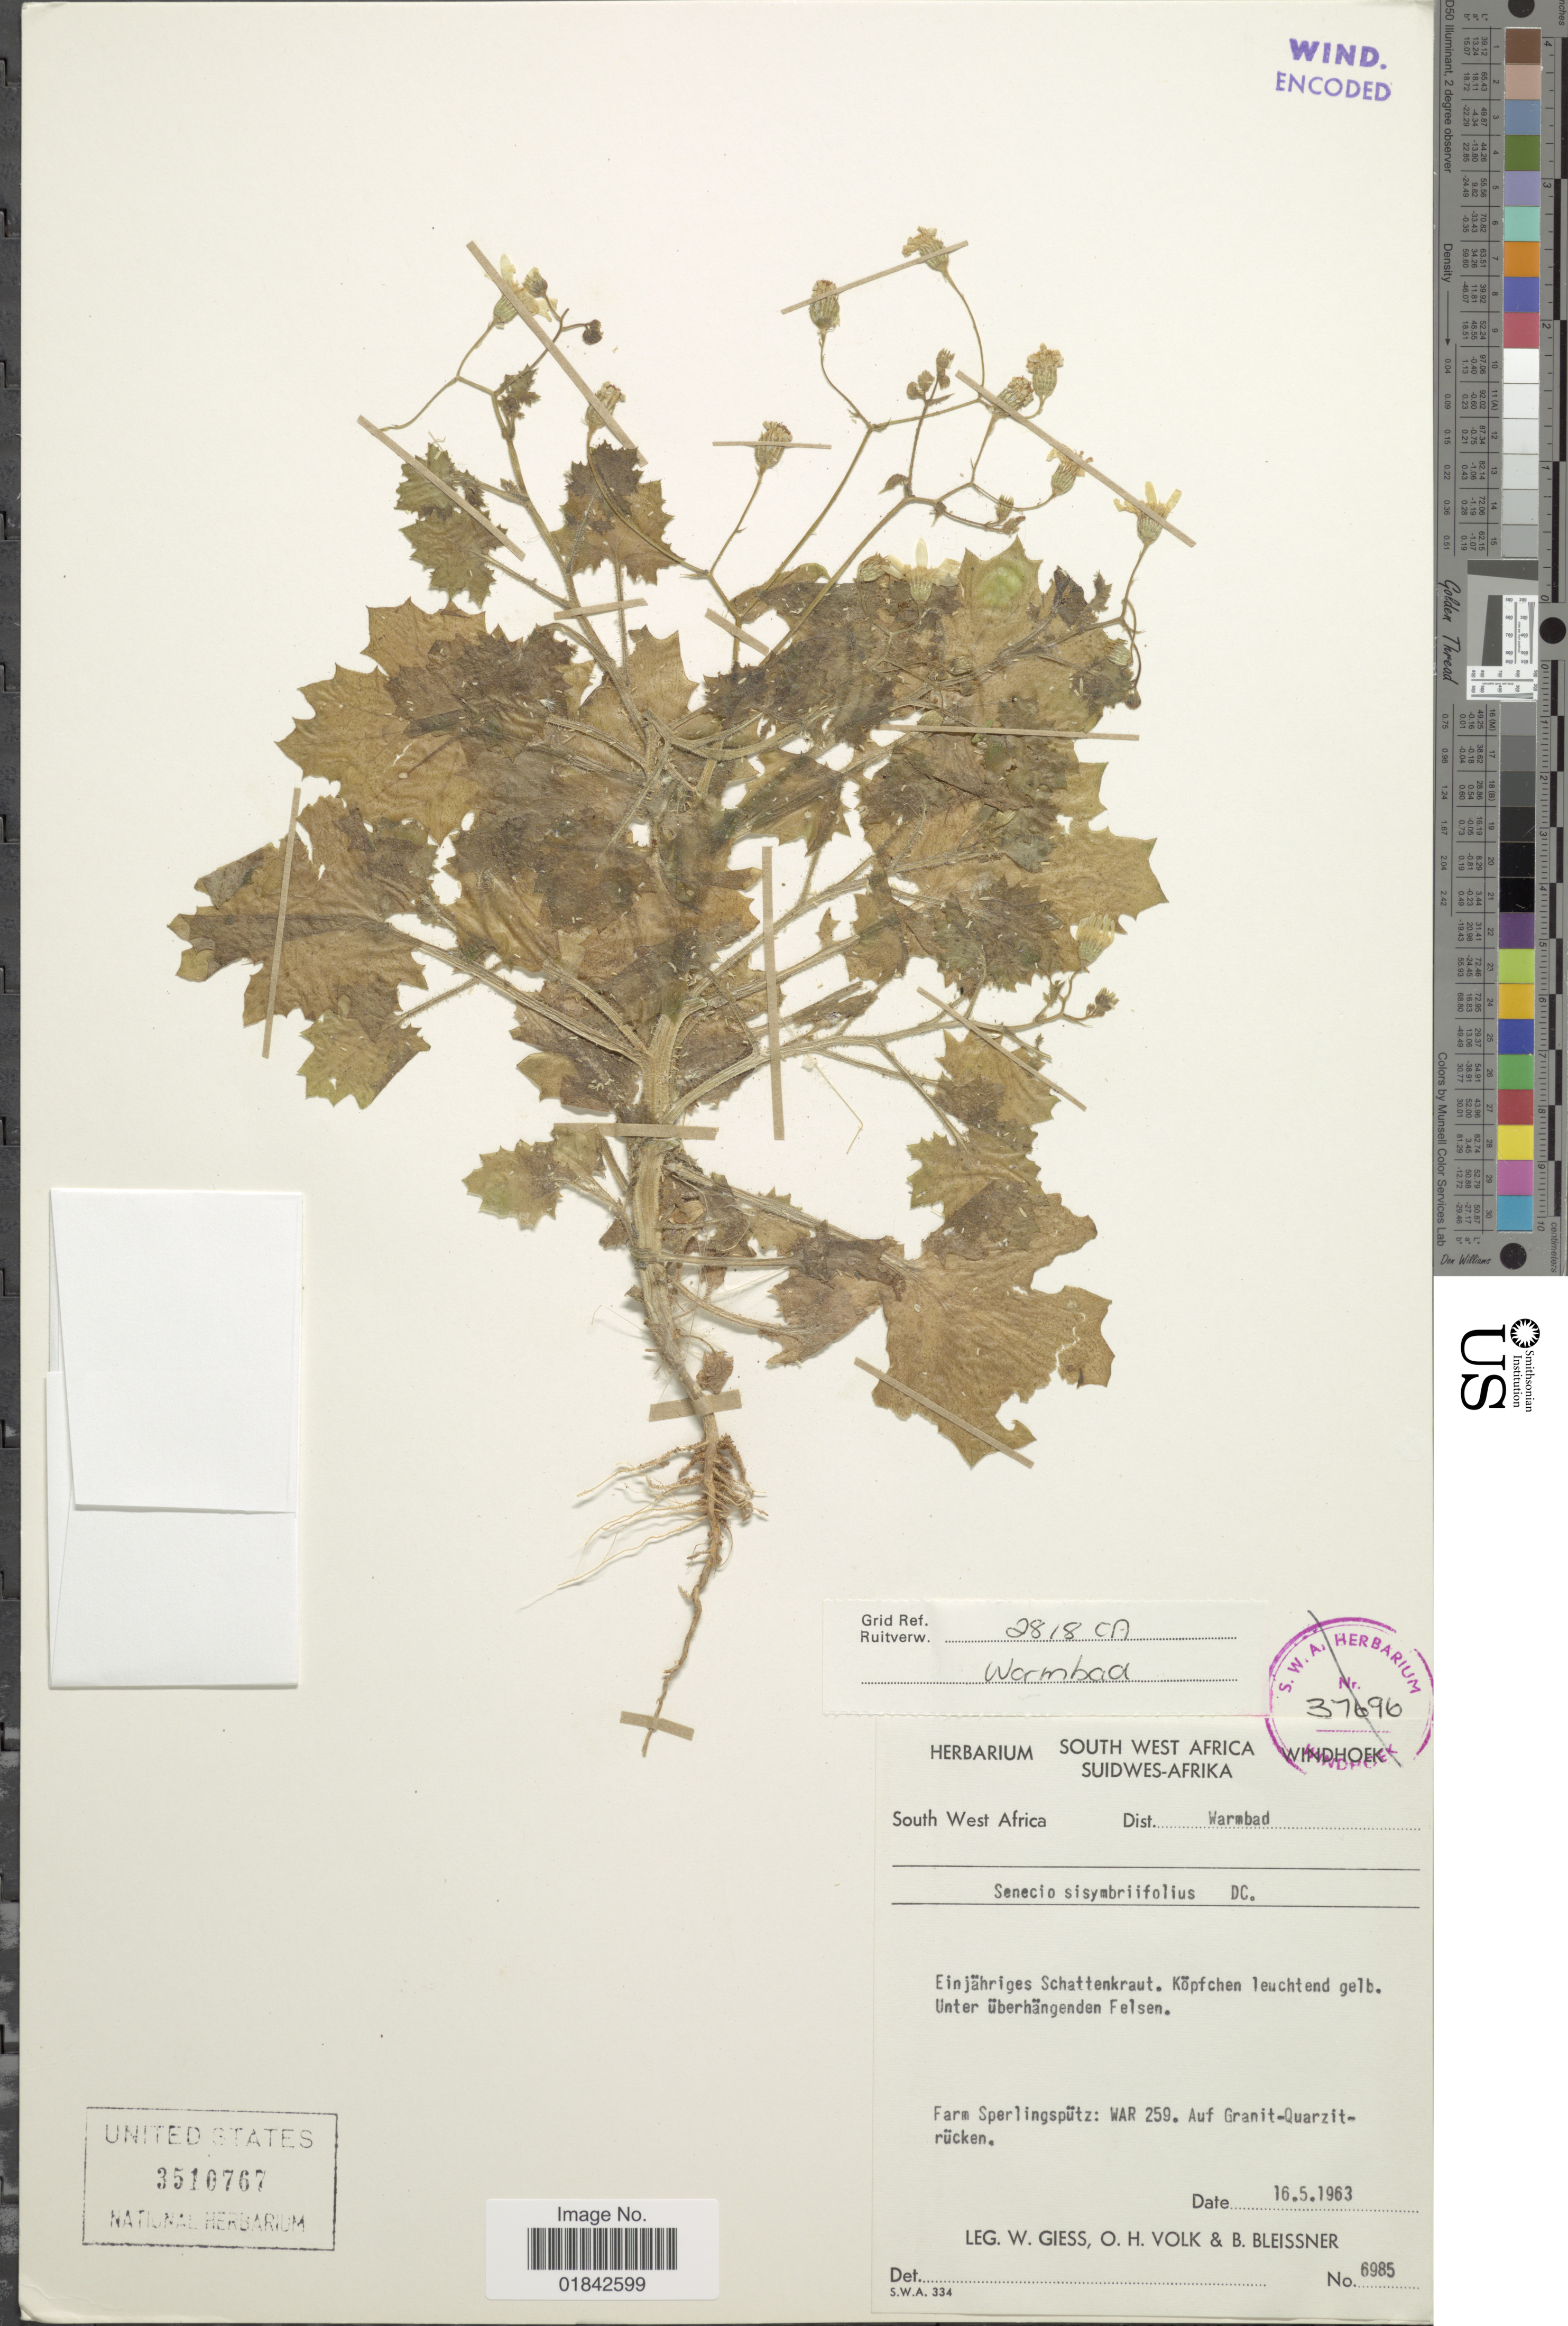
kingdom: Plantae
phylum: Tracheophyta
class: Magnoliopsida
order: Asterales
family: Asteraceae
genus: Senecio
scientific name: Senecio sisymbrifolius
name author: DC.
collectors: W. Giess, O. Volk & B. Bleissner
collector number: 6985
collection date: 1963-05-16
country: Namibia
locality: Dist. Warmnad, Farm Sperlingsputz: WAR 259, auf Granit-Quarzit-rucken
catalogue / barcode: US 3510767